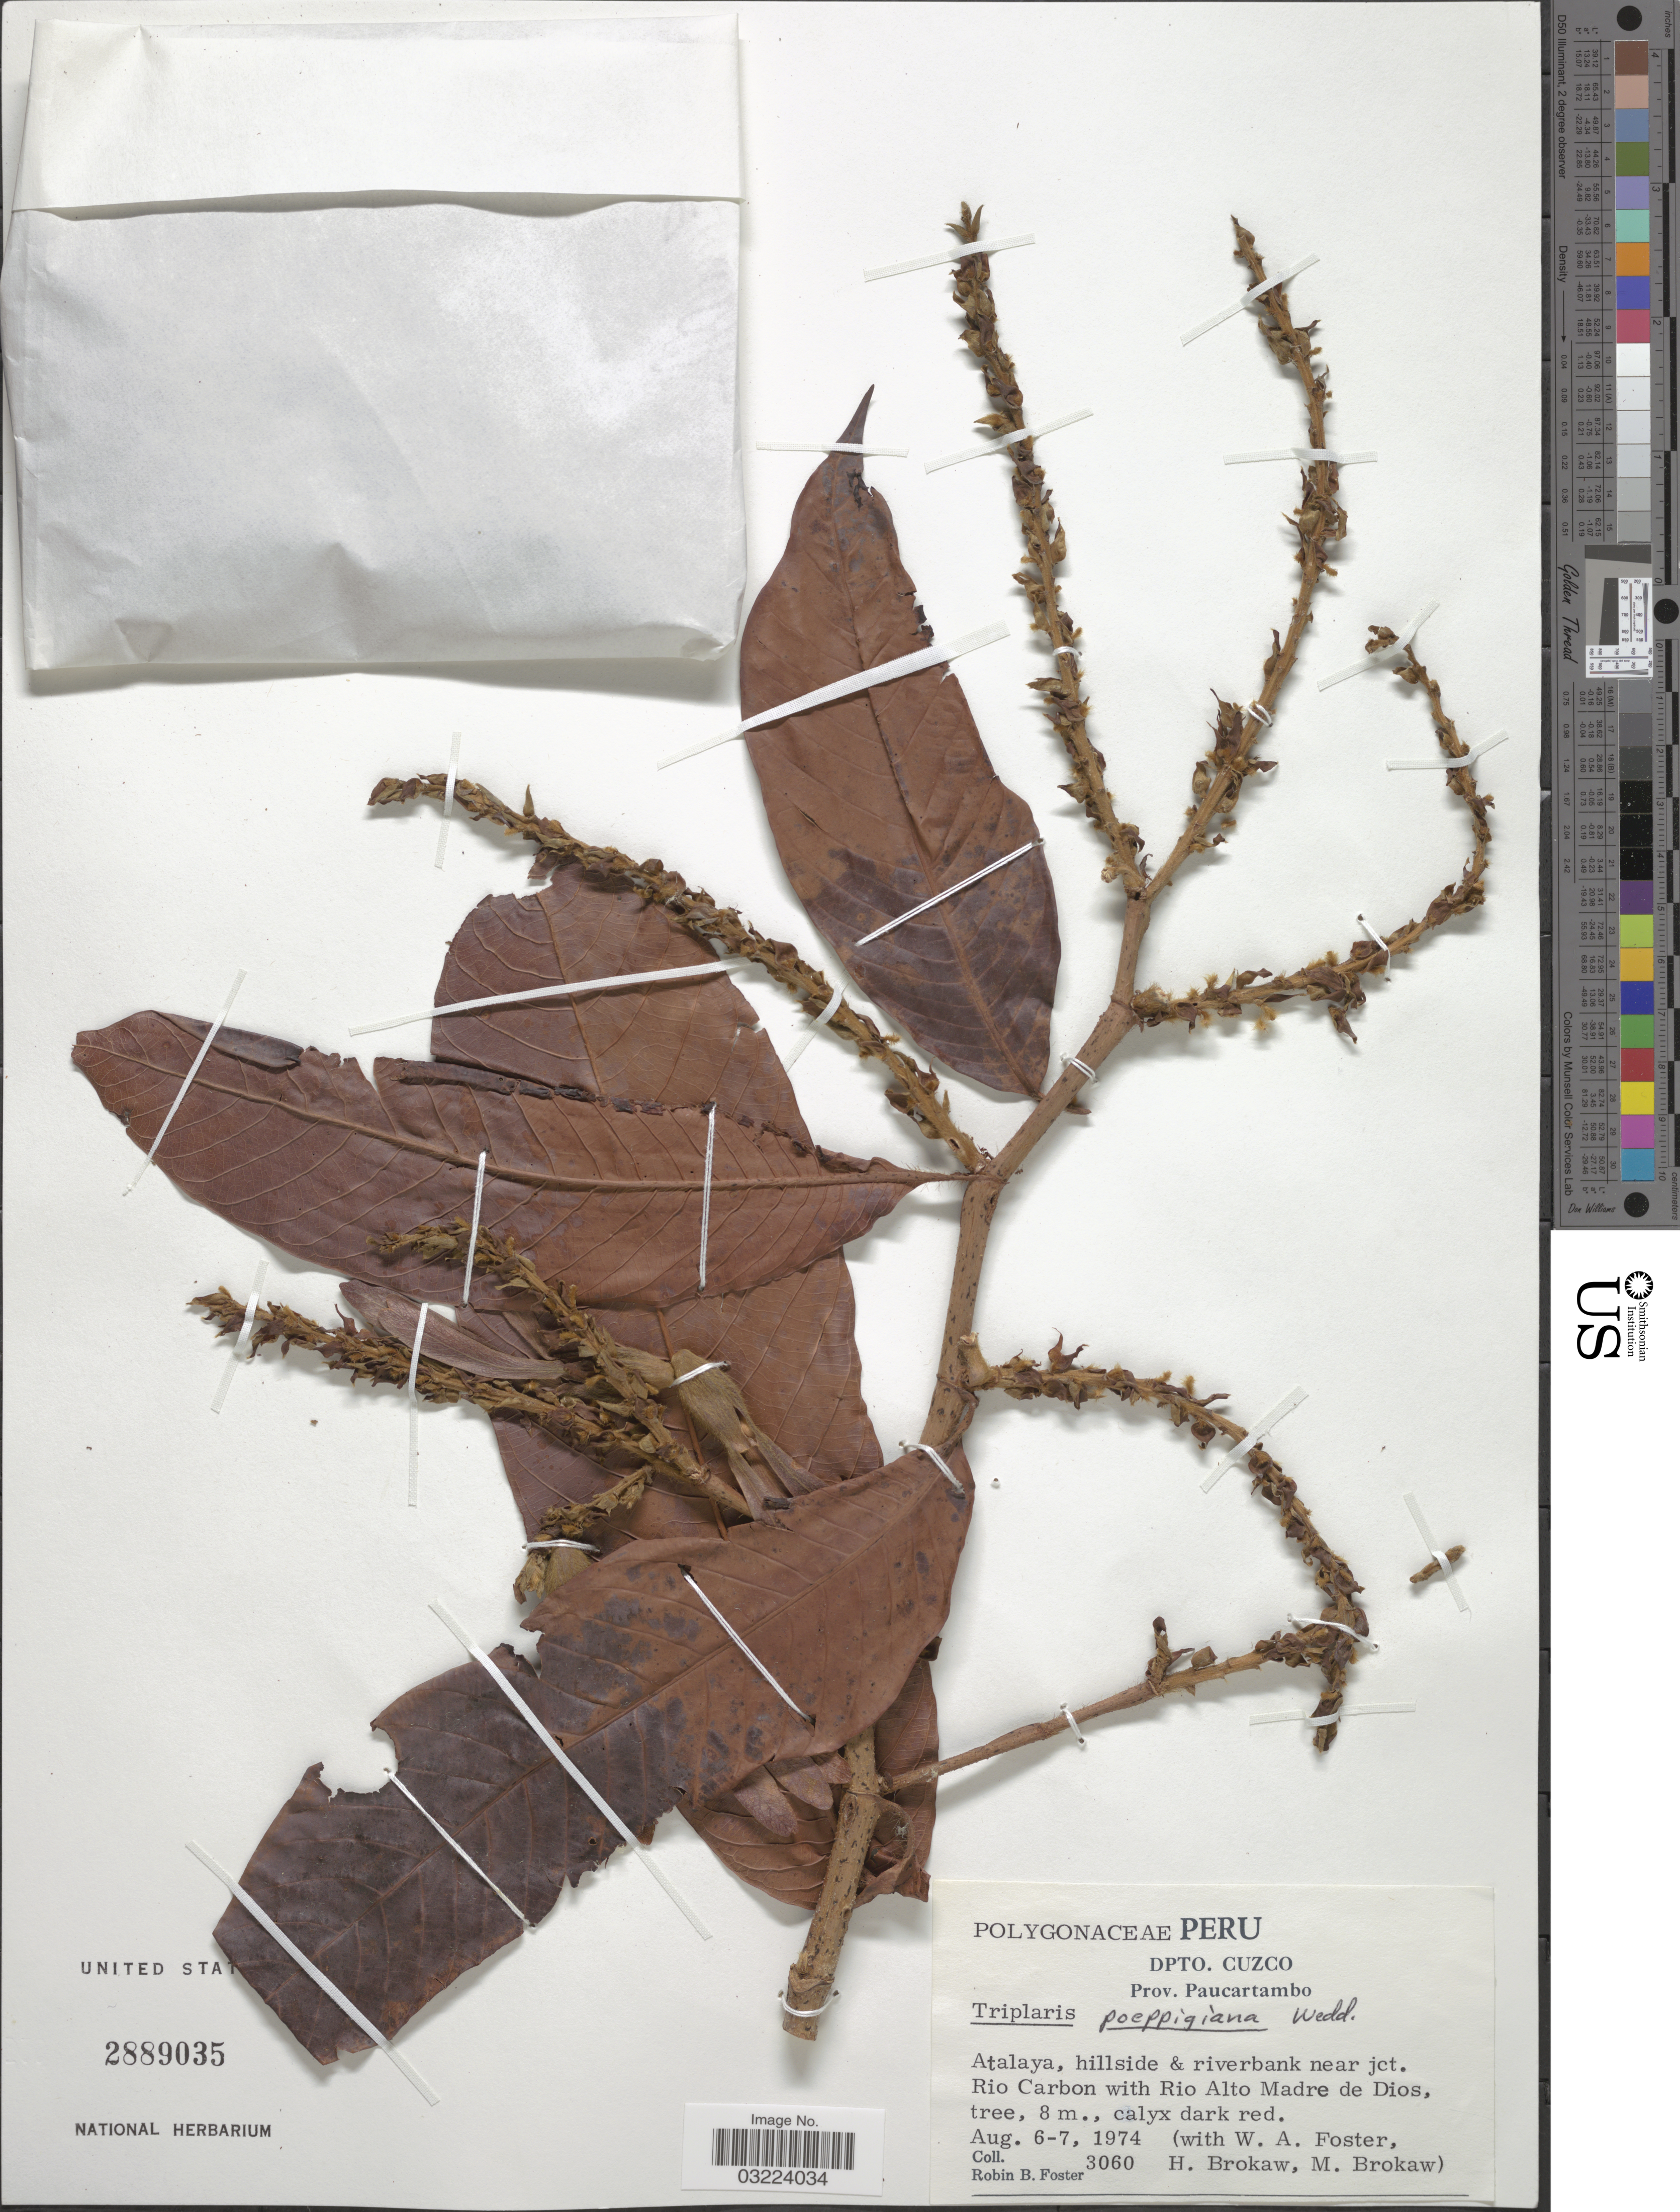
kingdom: Plantae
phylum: Tracheophyta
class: Magnoliopsida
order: Caryophyllales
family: Polygonaceae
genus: Triplaris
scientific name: Triplaris poeppigiana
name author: Wedd.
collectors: R. B. Foster, W. Foster, H. Brokaw & M. Brokaw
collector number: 3060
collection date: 1974-08-06/1974-08-07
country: Peru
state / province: Cusco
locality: Dpto. Cuzco, Prov. Paucartambo, Atalaya, hillside & riverbank near jct. Rio Carbon with Rio Alto Madre de Dios.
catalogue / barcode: US 2889035